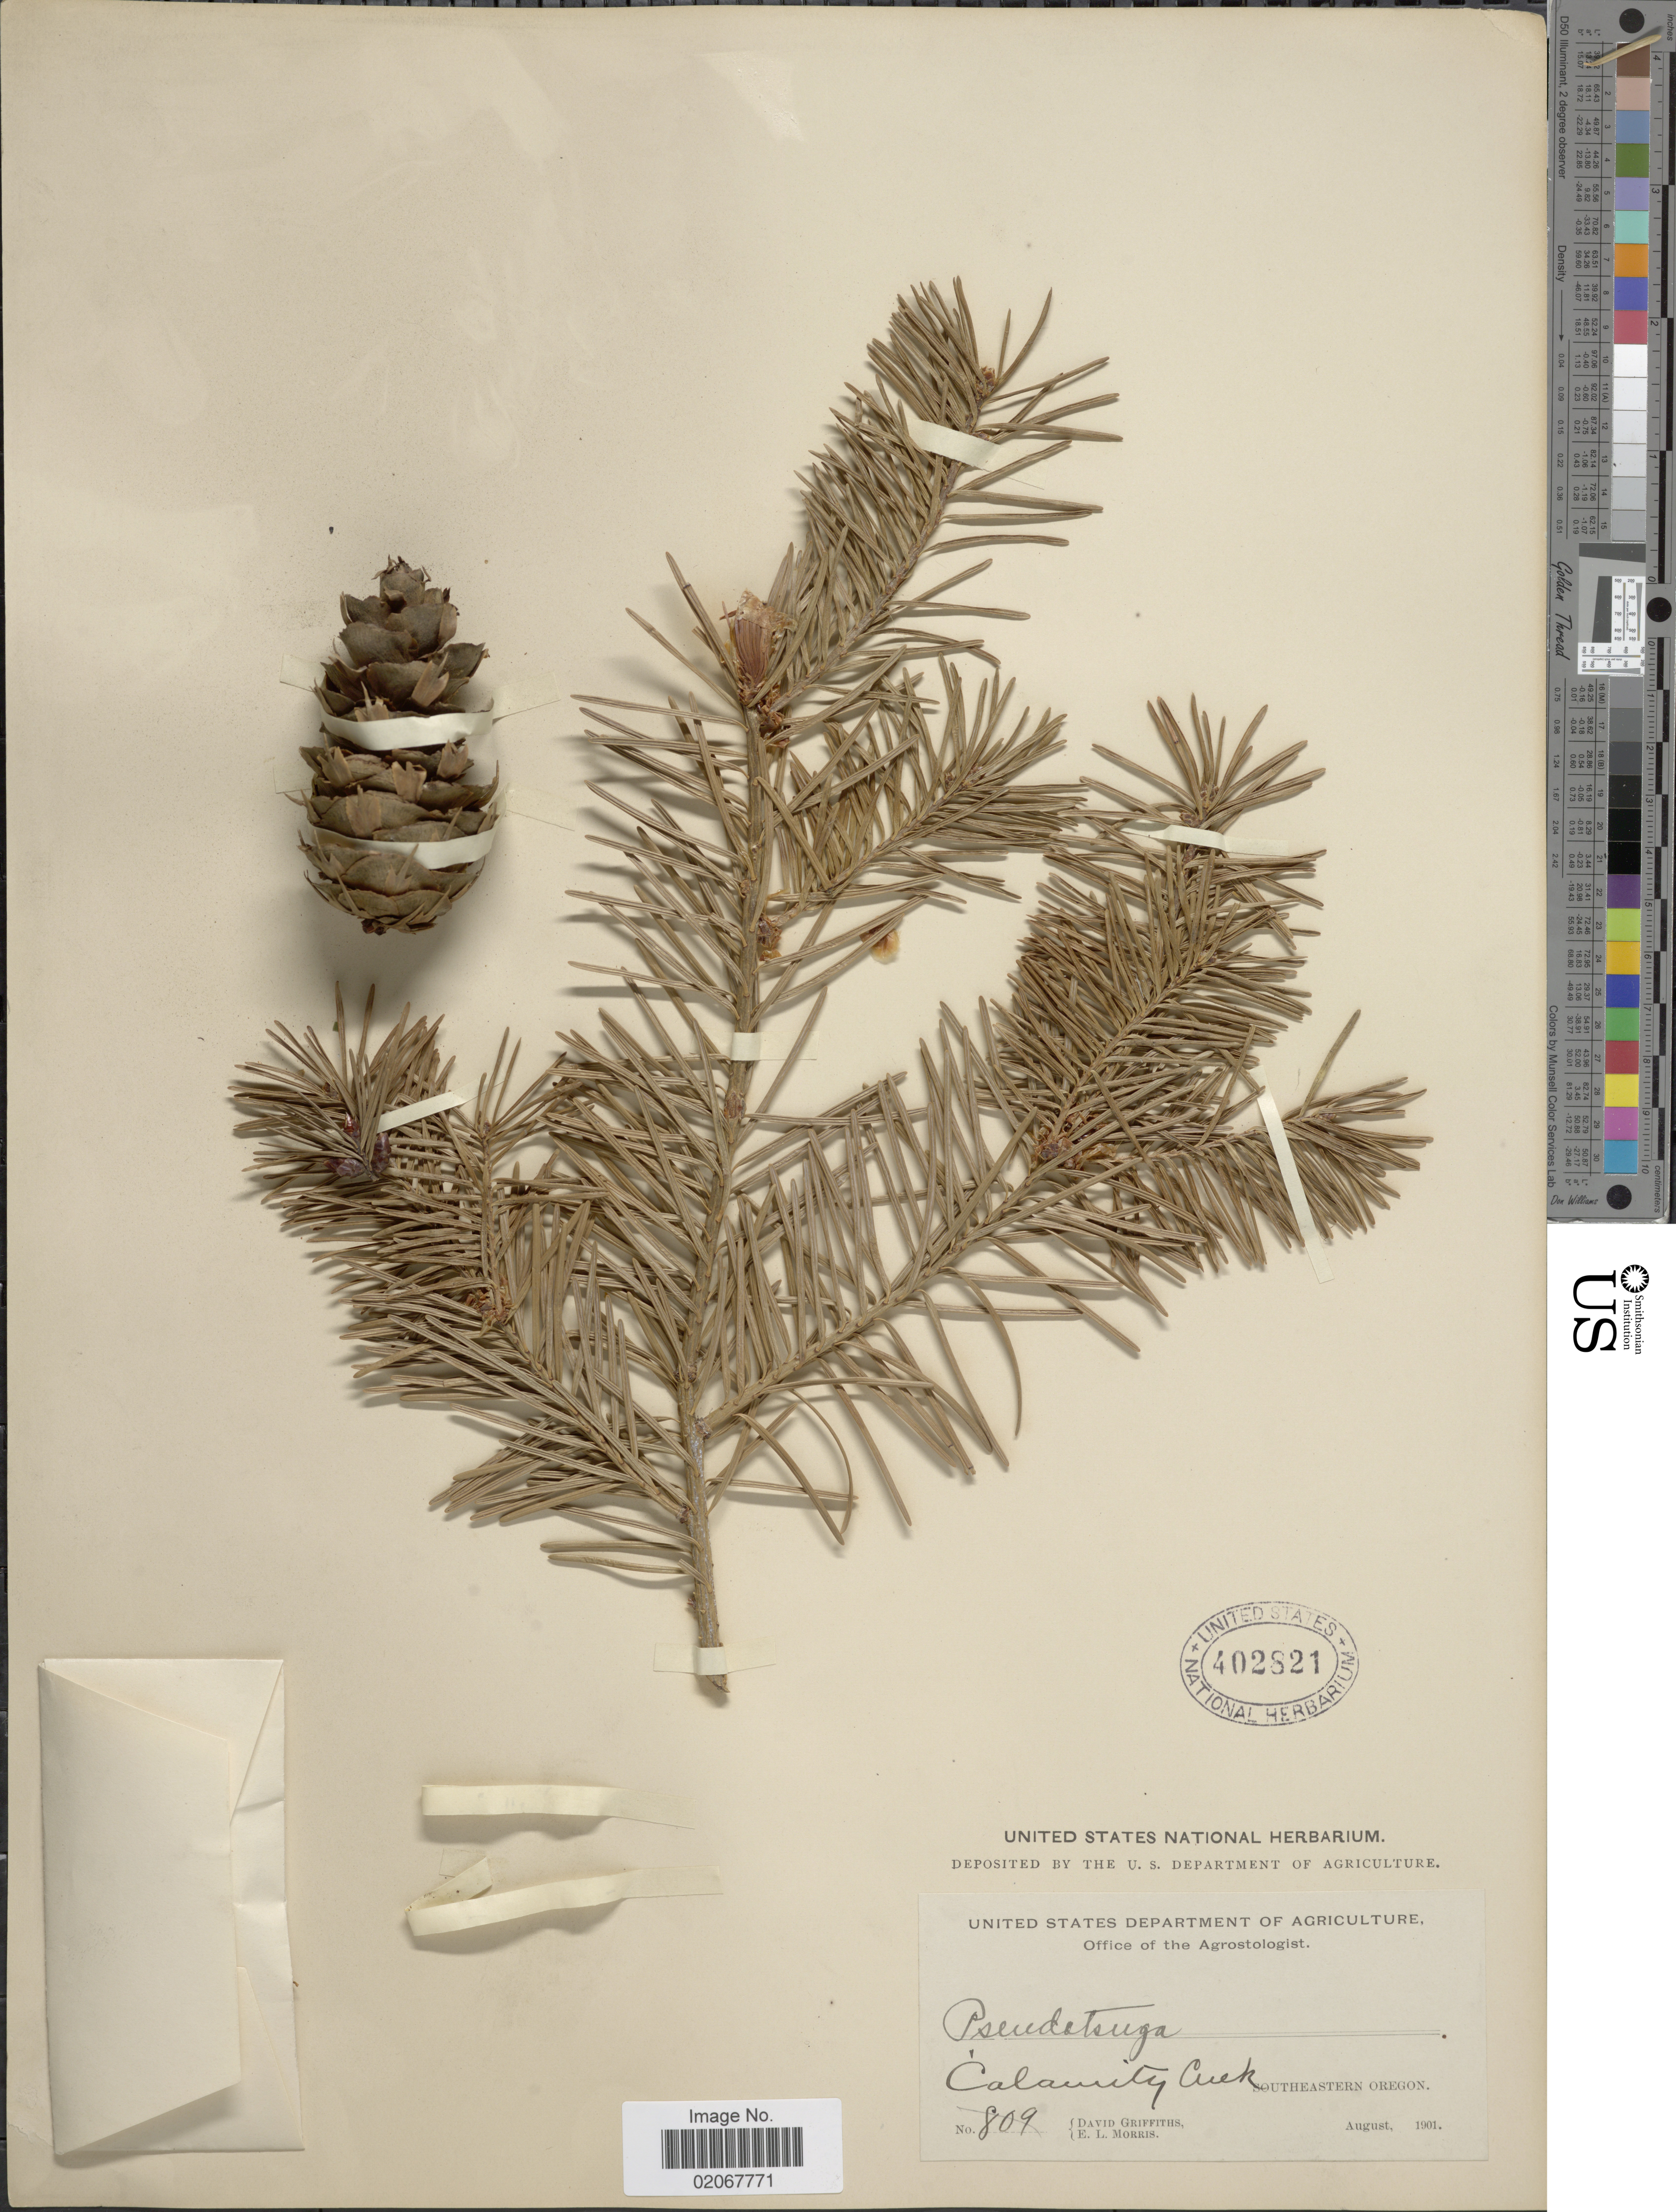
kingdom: Plantae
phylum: Tracheophyta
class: Pinopsida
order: Pinales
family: Pinaceae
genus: Pseudotsuga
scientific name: Pseudotsuga menziesii var. glauca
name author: (Beissn.) Franco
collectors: D. Griffiths & E. Morris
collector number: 809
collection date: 1901-08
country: United States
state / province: Oregon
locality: Calamity Creek, southeastern Oregon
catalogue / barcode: US 402821